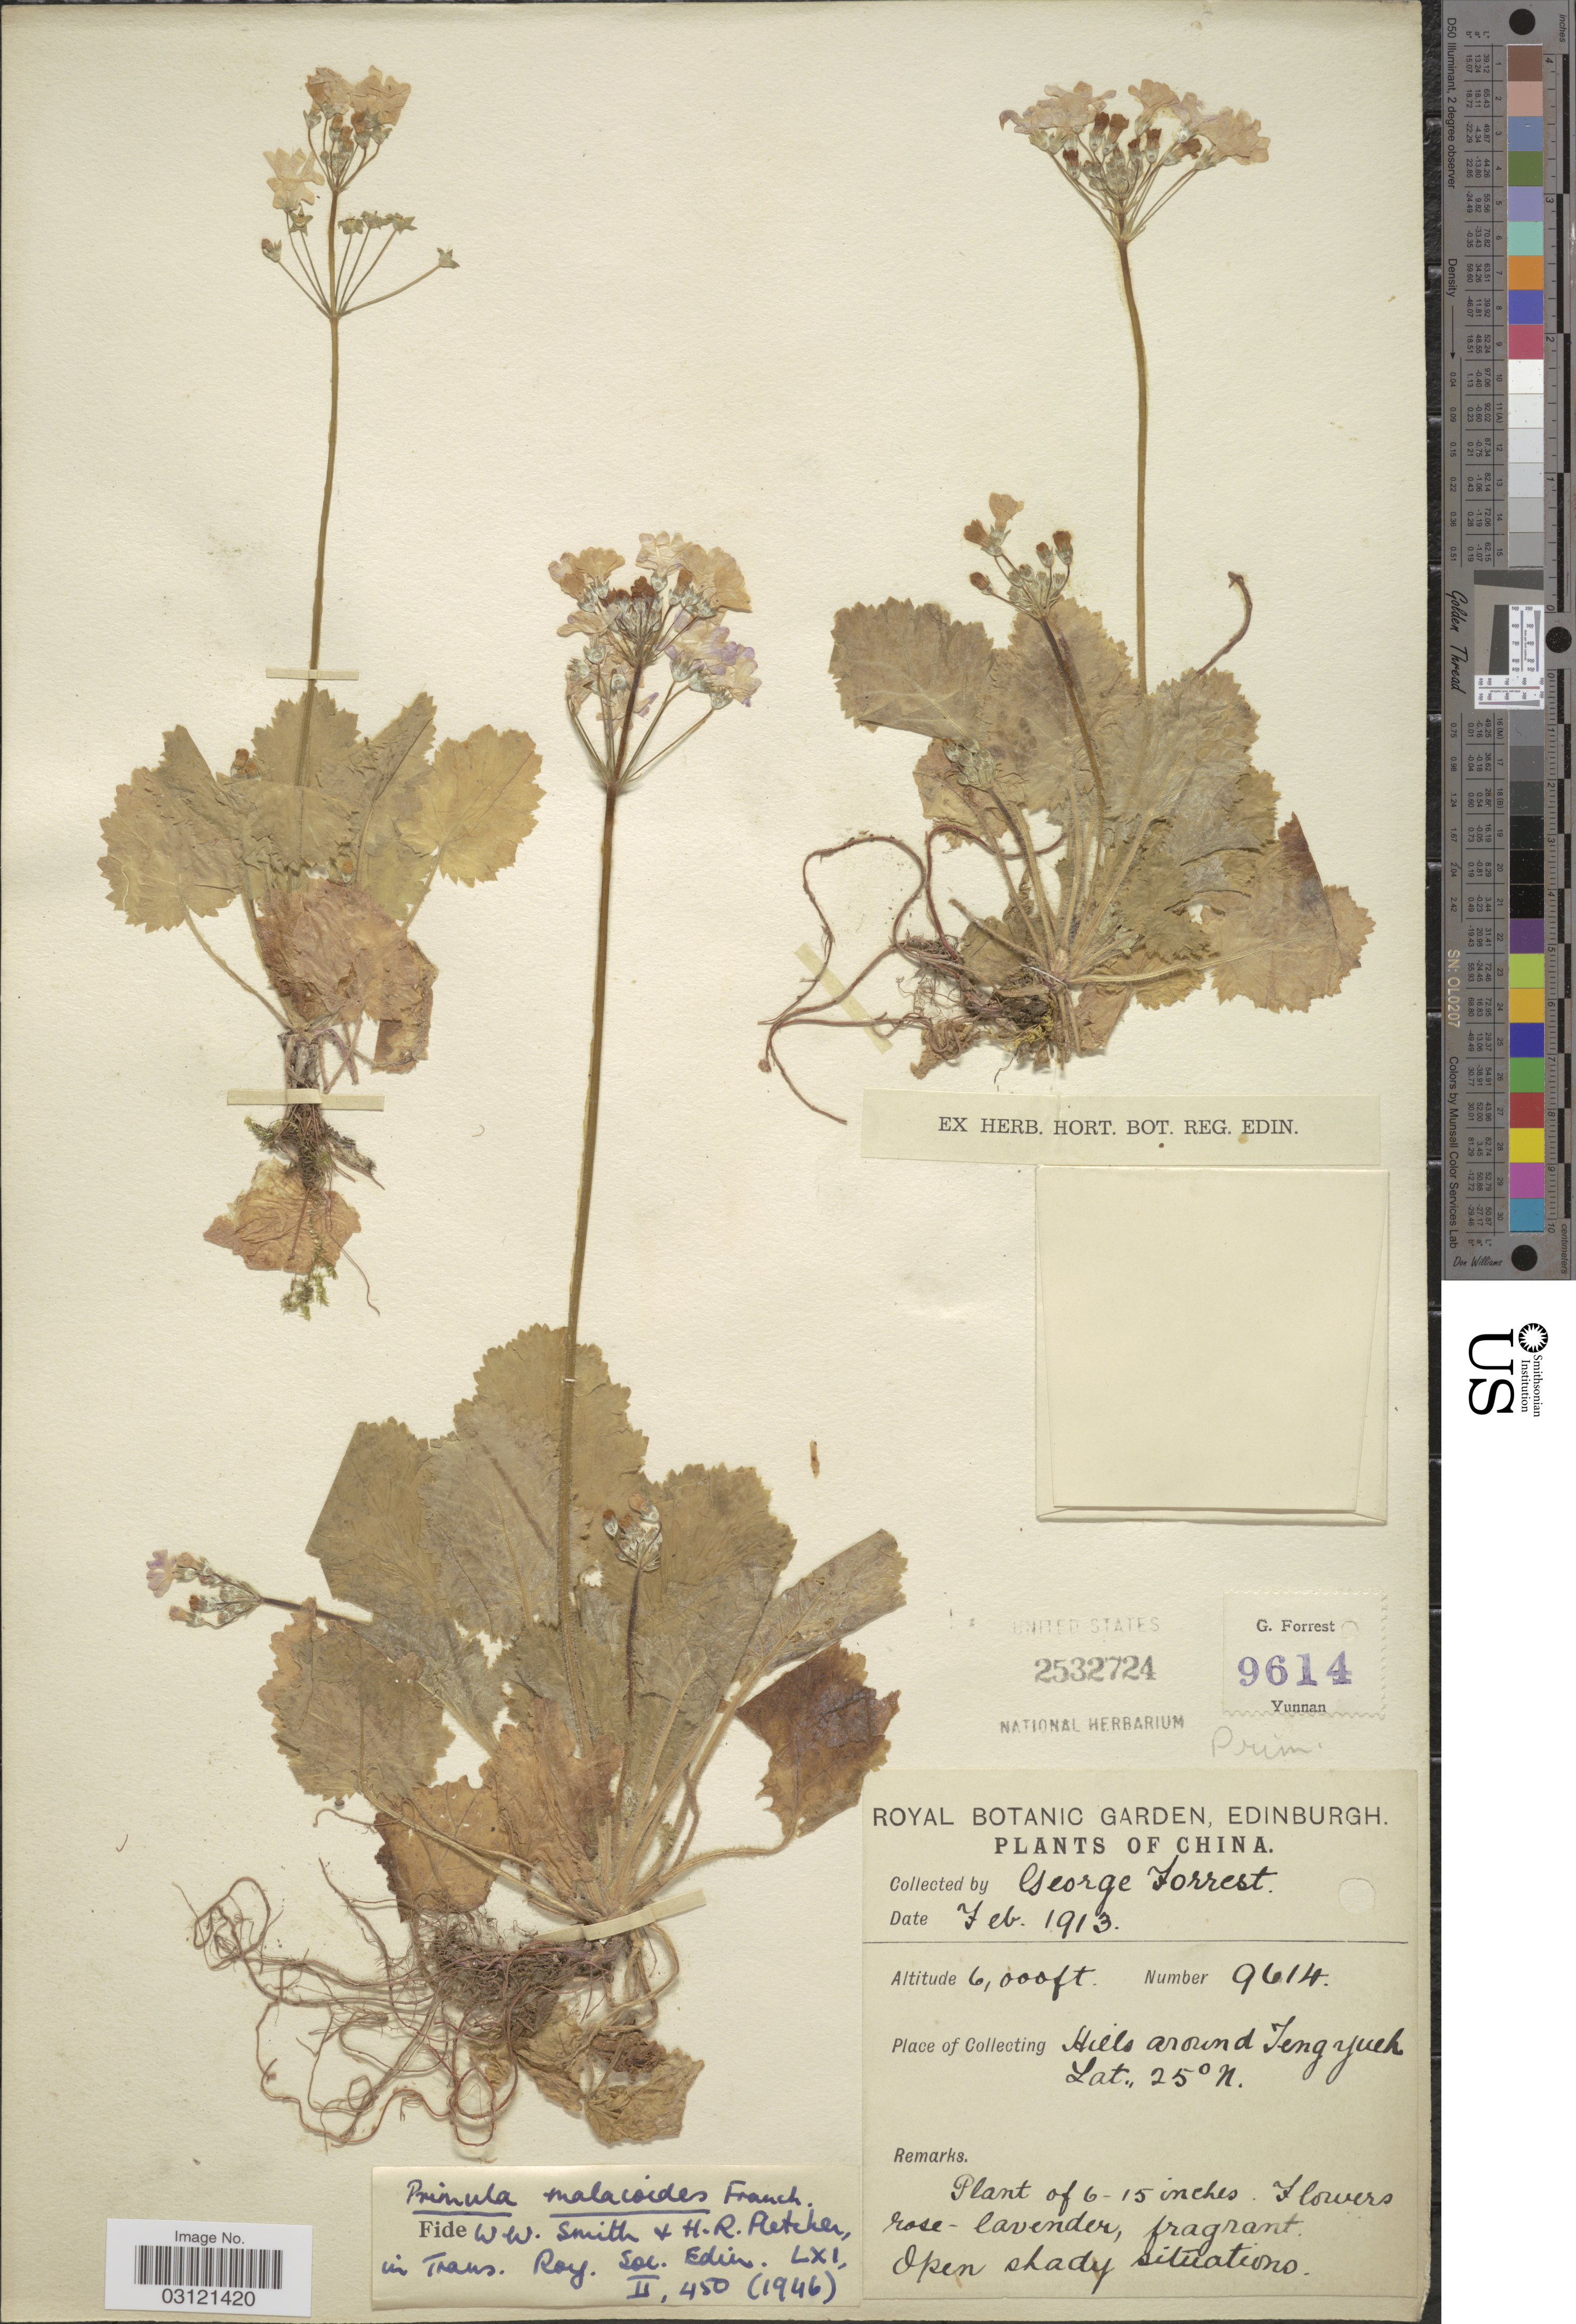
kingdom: Plantae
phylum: Tracheophyta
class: Magnoliopsida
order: Ericales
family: Primulaceae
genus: Primula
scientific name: Primula malacoides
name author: Franch.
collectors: G. Forrest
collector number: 9614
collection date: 1913-02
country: China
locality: Hills around Teng Yueh.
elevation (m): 1829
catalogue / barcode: US 2532724